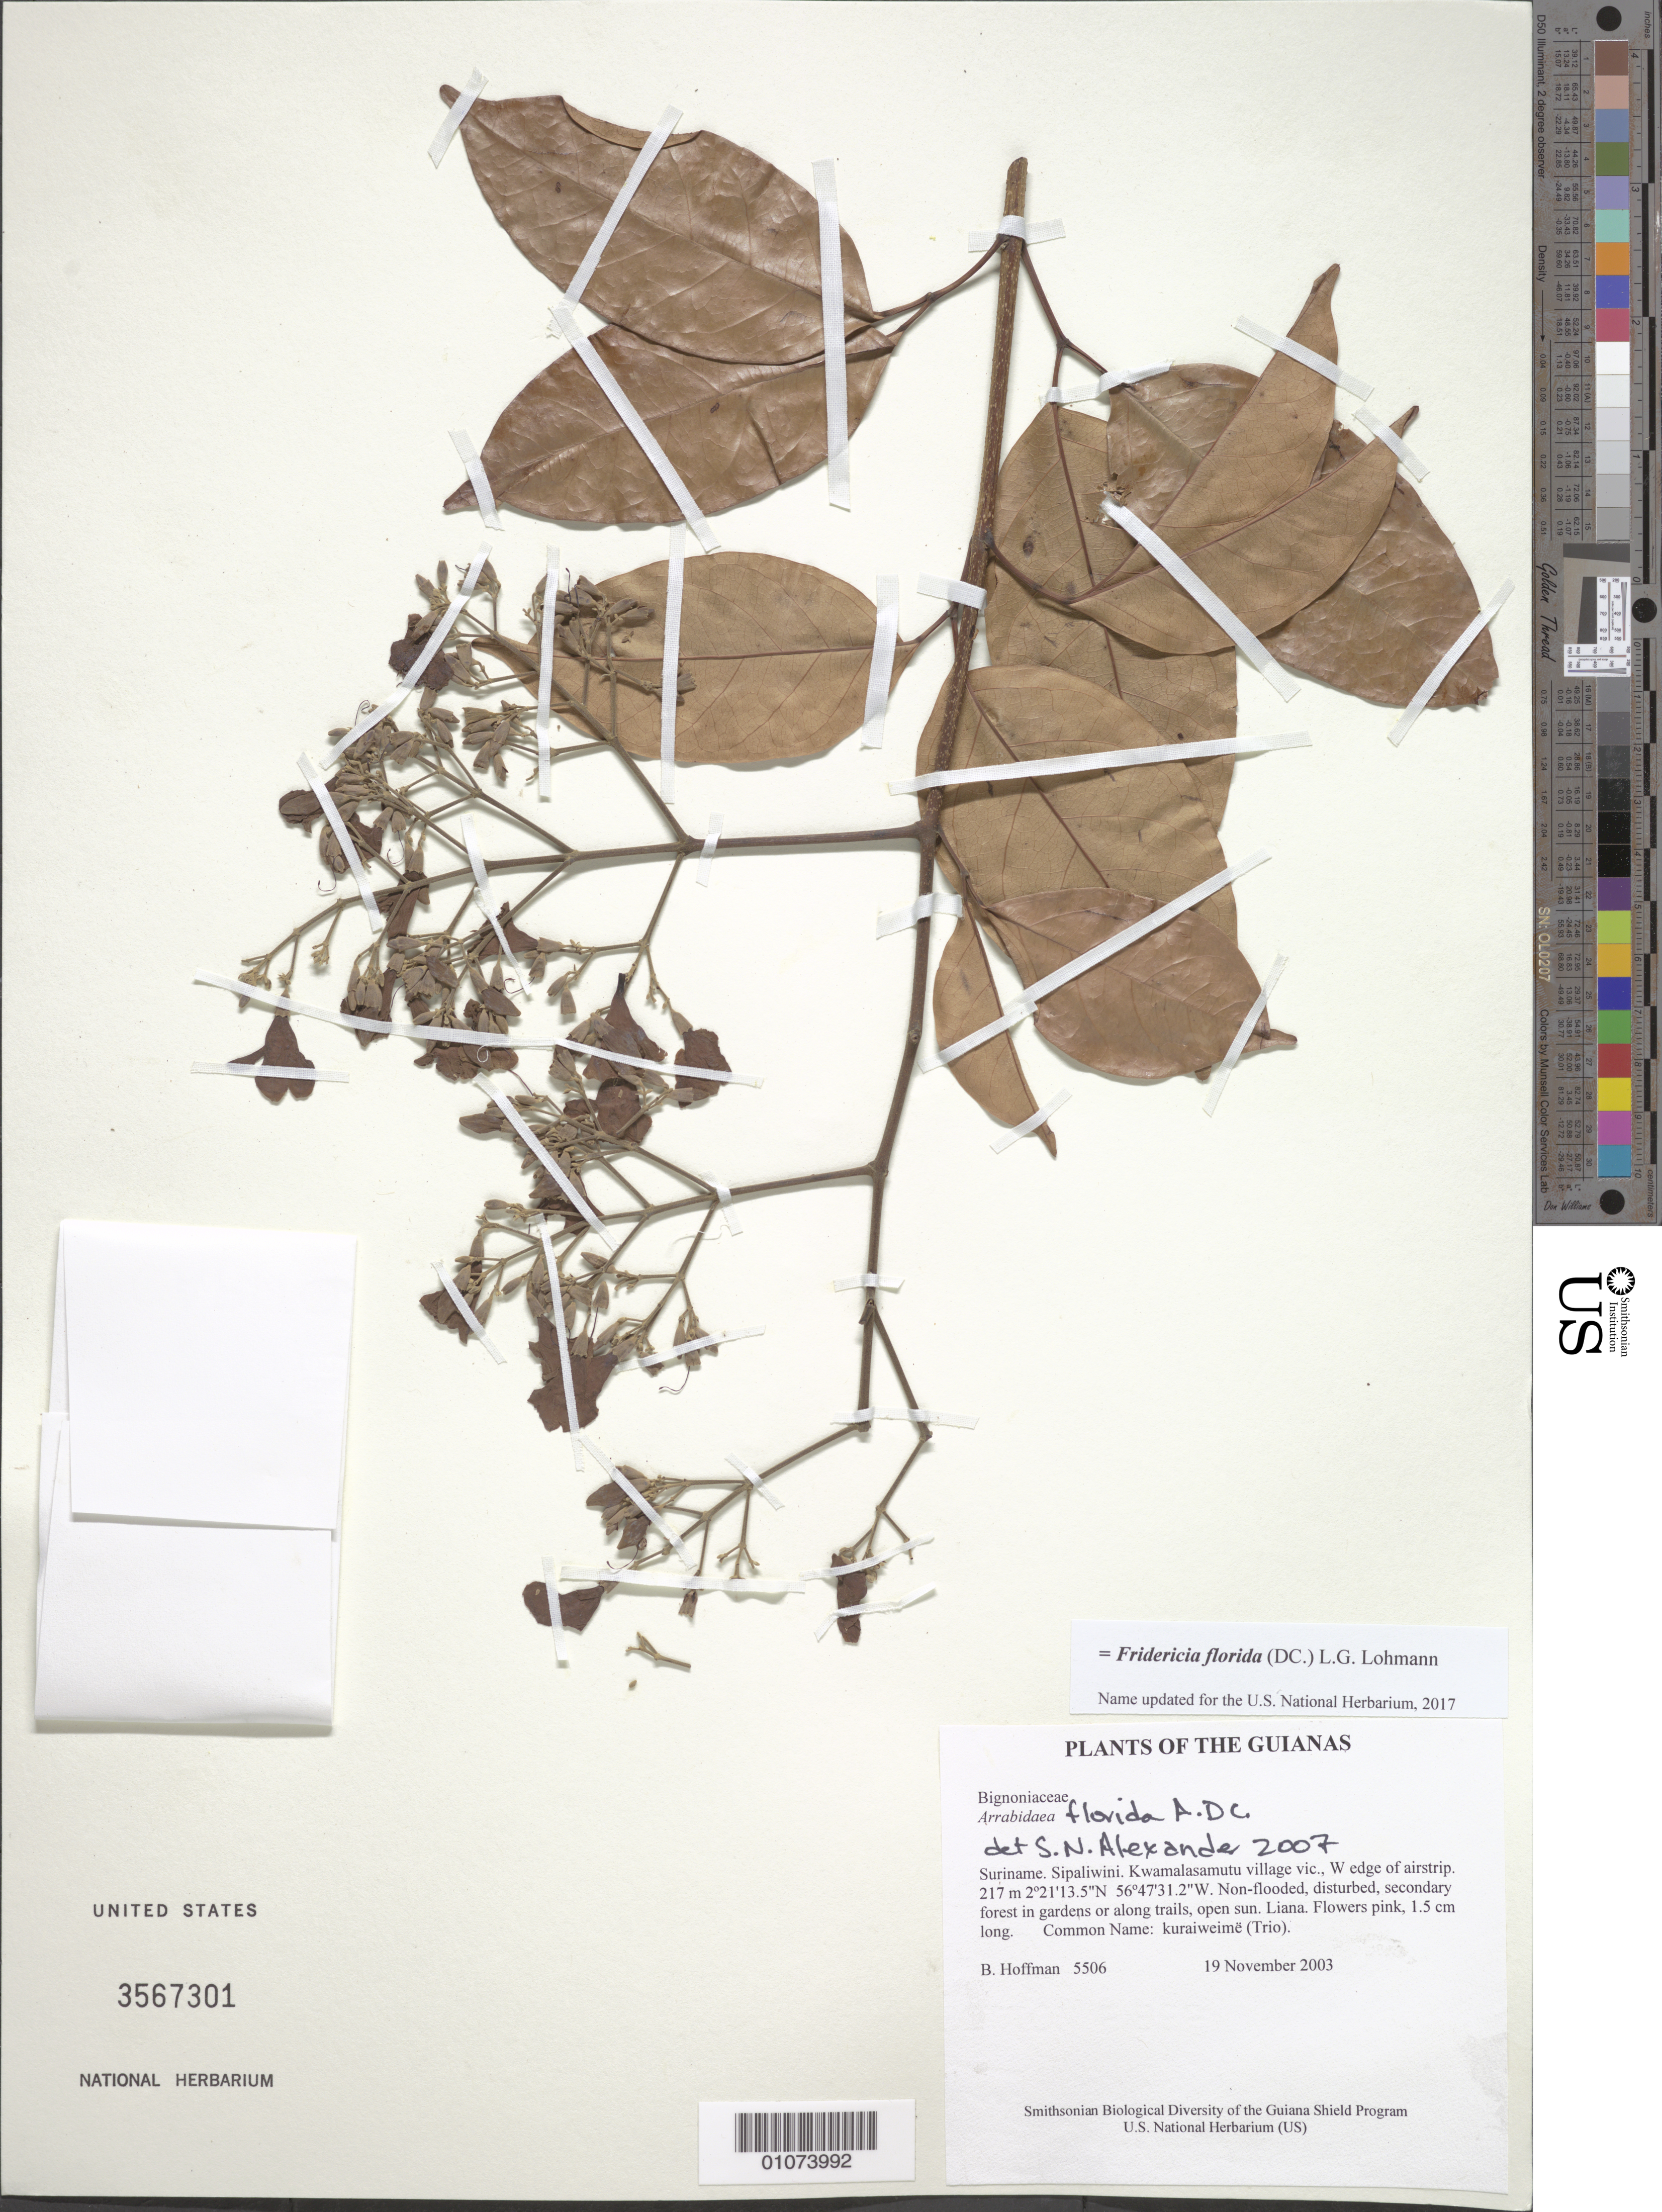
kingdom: Plantae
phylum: Tracheophyta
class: Magnoliopsida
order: Lamiales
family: Bignoniaceae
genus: Arrabidaea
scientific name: Arrabidaea florida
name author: DC.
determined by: Alexander, S. N.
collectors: B. Hoffman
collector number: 5506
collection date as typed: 19 November 2003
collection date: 2003-11-19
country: Suriname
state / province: Sipaliwini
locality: Kwamalasamutu village vic., W edge of airstrip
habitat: Non-flooded, disturbed, secondary forest in gardens or along trails, open sun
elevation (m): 217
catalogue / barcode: US 3567301